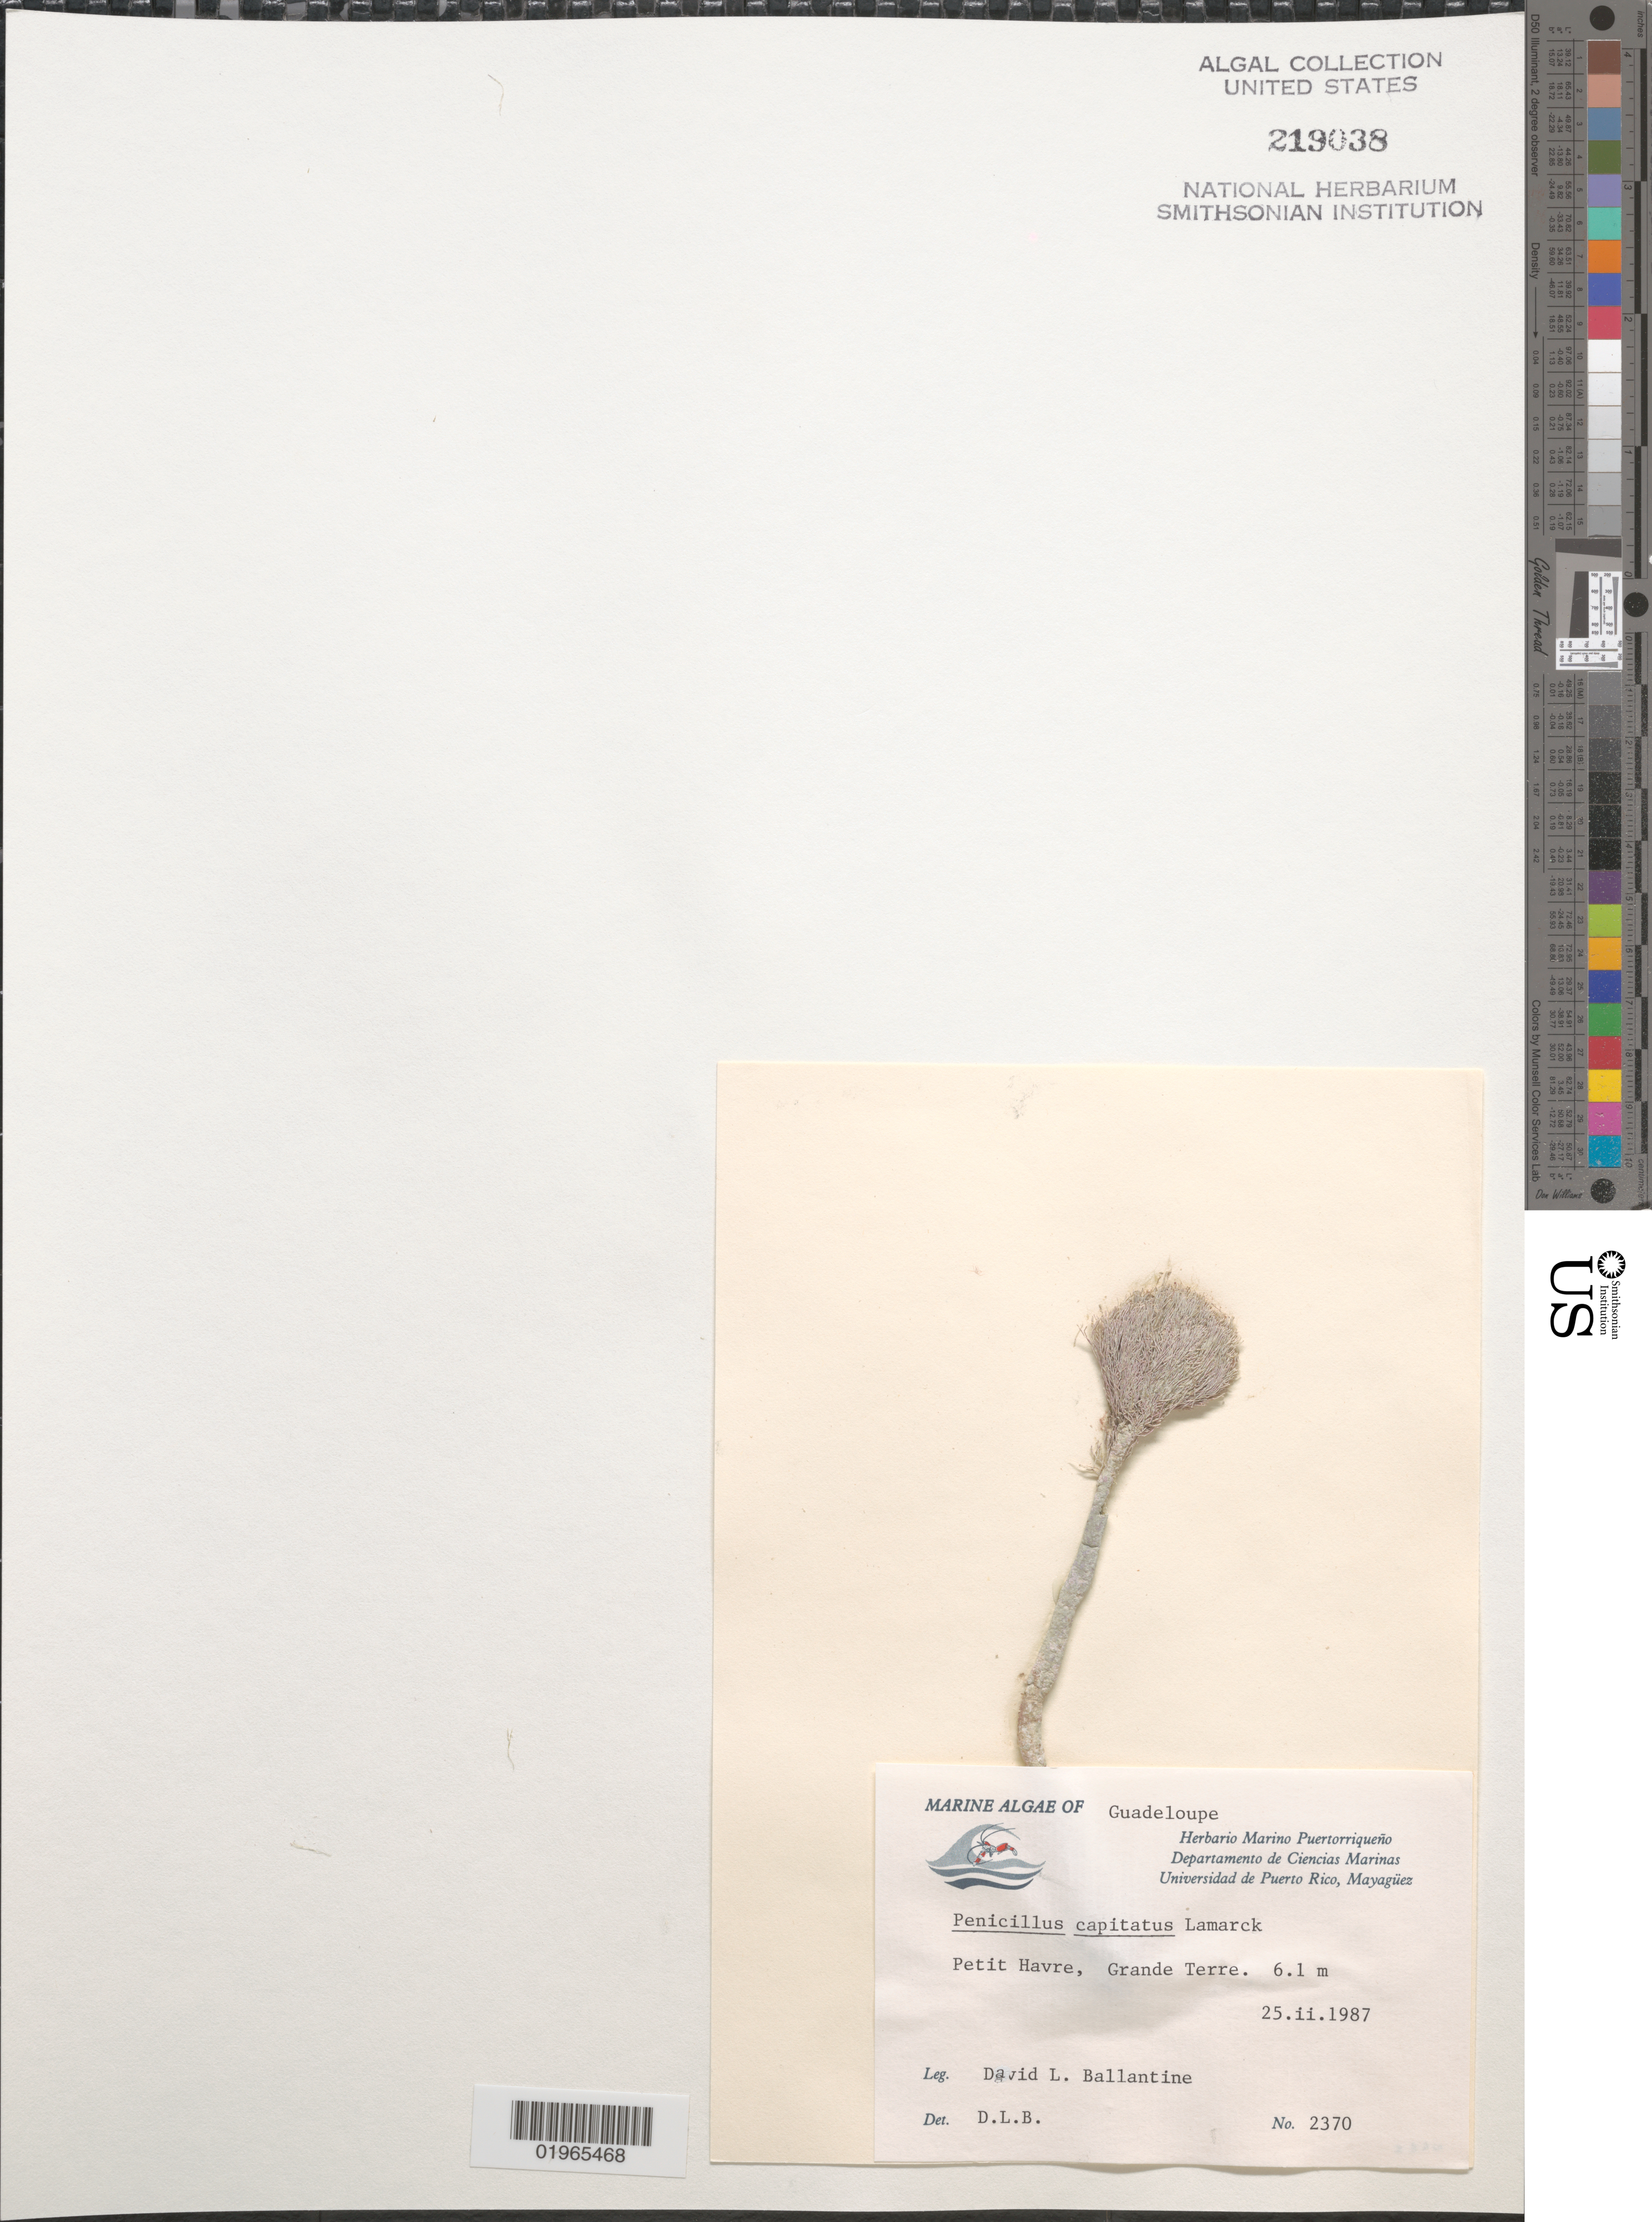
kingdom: Plantae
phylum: Chlorophyta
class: Ulvophyceae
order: Bryopsidales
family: Udoteaceae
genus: Penicillus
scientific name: Penicillus capitatus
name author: Lam.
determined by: Ballantine, D. L.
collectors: D.L. Ballantine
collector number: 2370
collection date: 1987-02-25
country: Guadeloupe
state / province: Grande Terre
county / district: Petit Havre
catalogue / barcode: US 219038